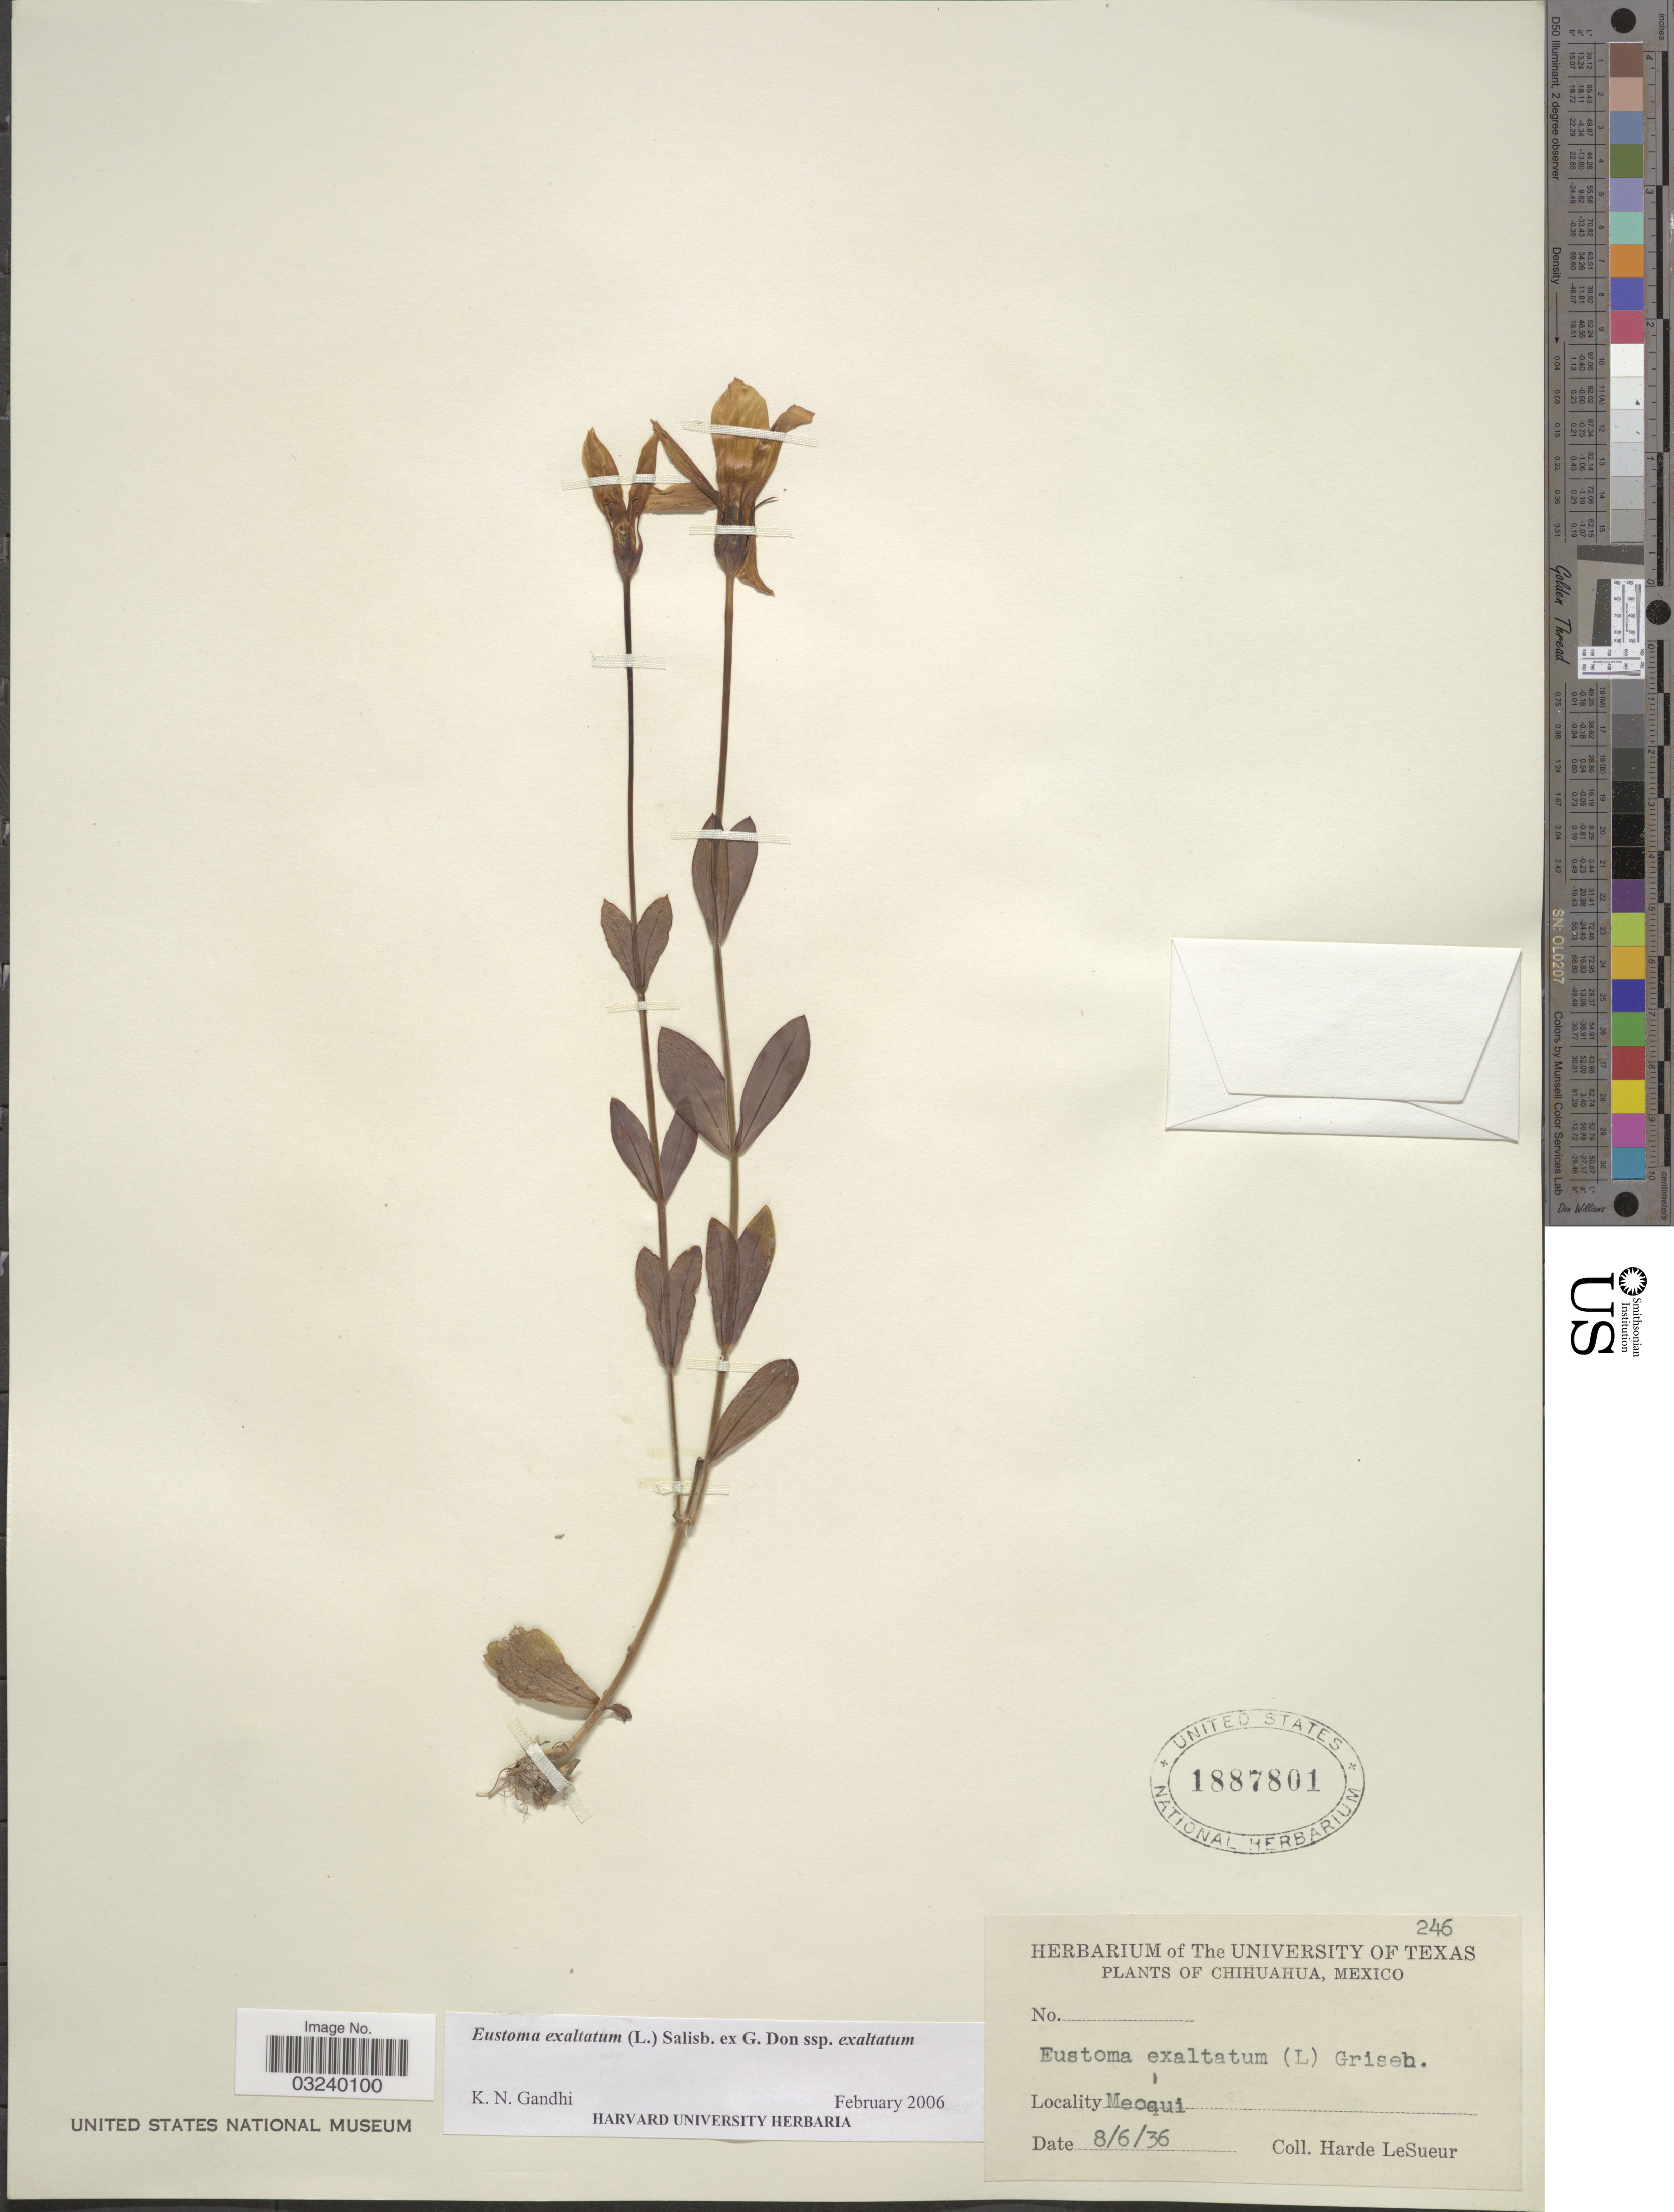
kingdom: Plantae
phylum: Tracheophyta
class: Magnoliopsida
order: Gentianales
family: Gentianaceae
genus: Eustoma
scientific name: Eustoma exaltatum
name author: (L.) Salisb. ex Don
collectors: H. LeSueur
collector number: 246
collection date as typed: Transcribed d/m/y: 8/6/36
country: Mexico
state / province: Chihuahua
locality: Meoqui.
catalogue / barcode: US 1887801